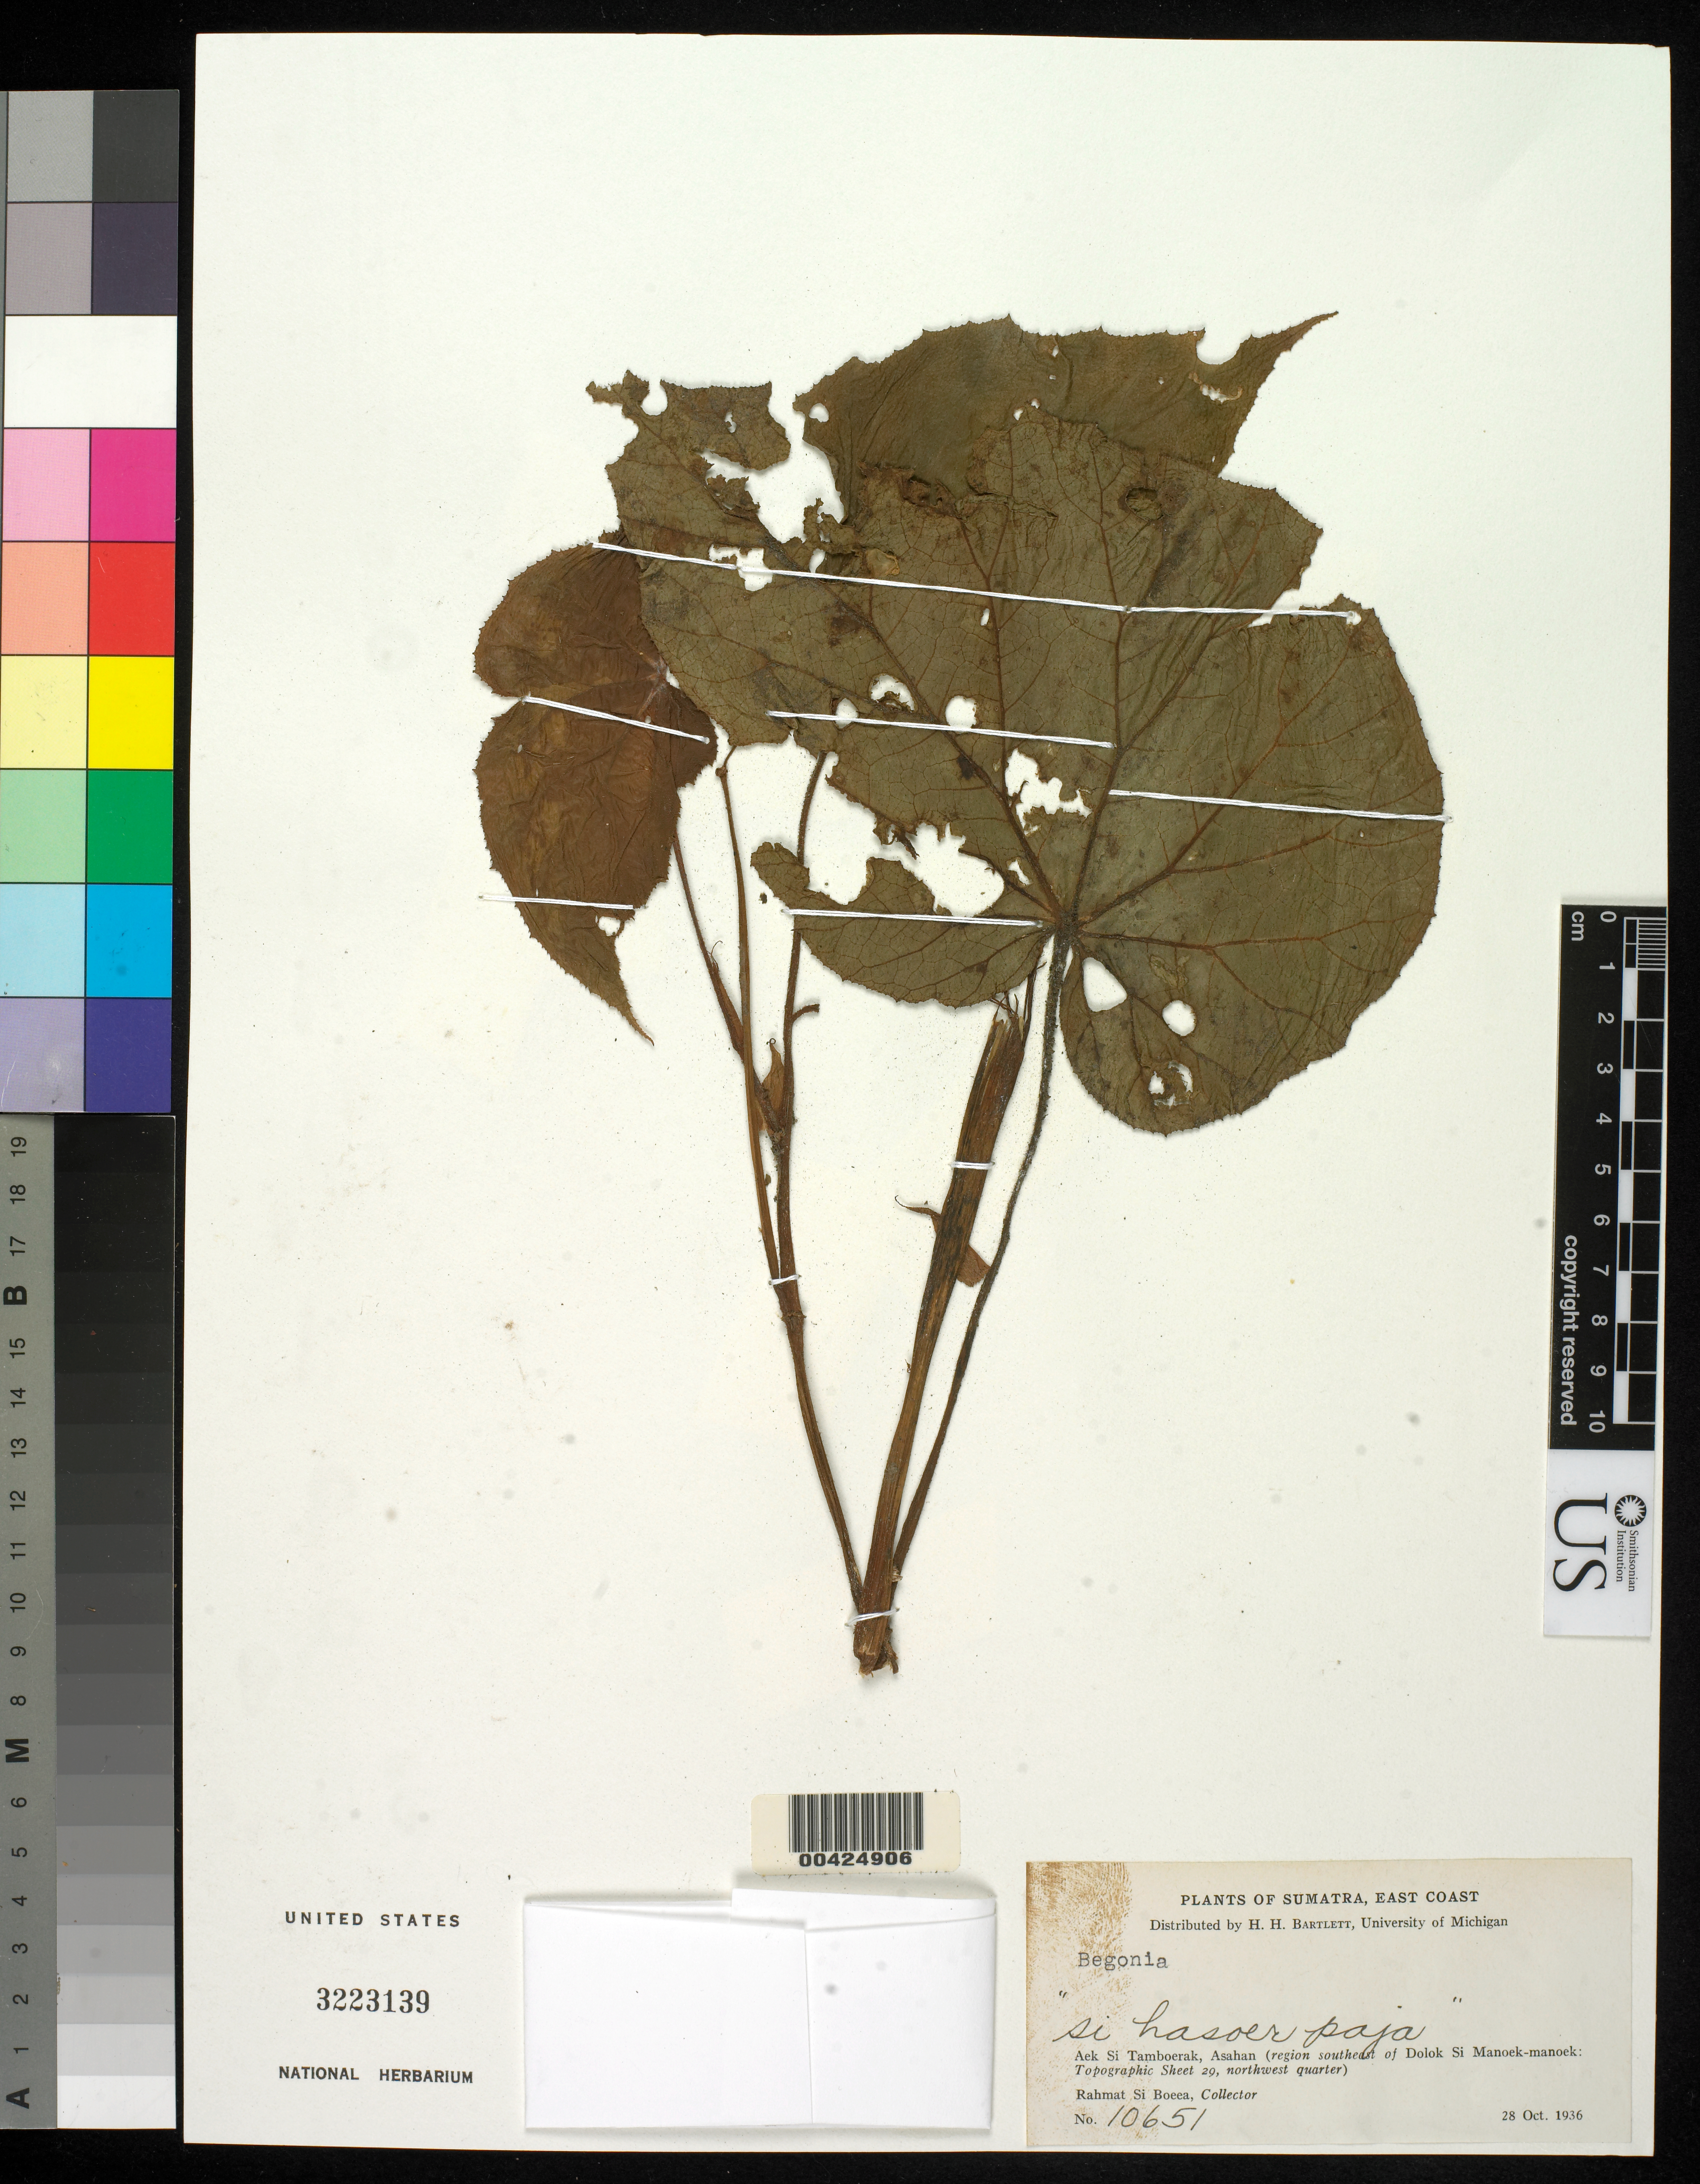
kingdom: Plantae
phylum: Tracheophyta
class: Magnoliopsida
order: Cucurbitales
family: Begoniaceae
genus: Begonia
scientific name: Begonia sp.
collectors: Rahmat Si Boeea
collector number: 10651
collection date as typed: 28 Oct 1936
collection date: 1936-10-28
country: Indonesia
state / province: Sumatra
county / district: Aceh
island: Sumatra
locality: Asahan (District?), Aek si Tamboerak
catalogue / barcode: US 3223139